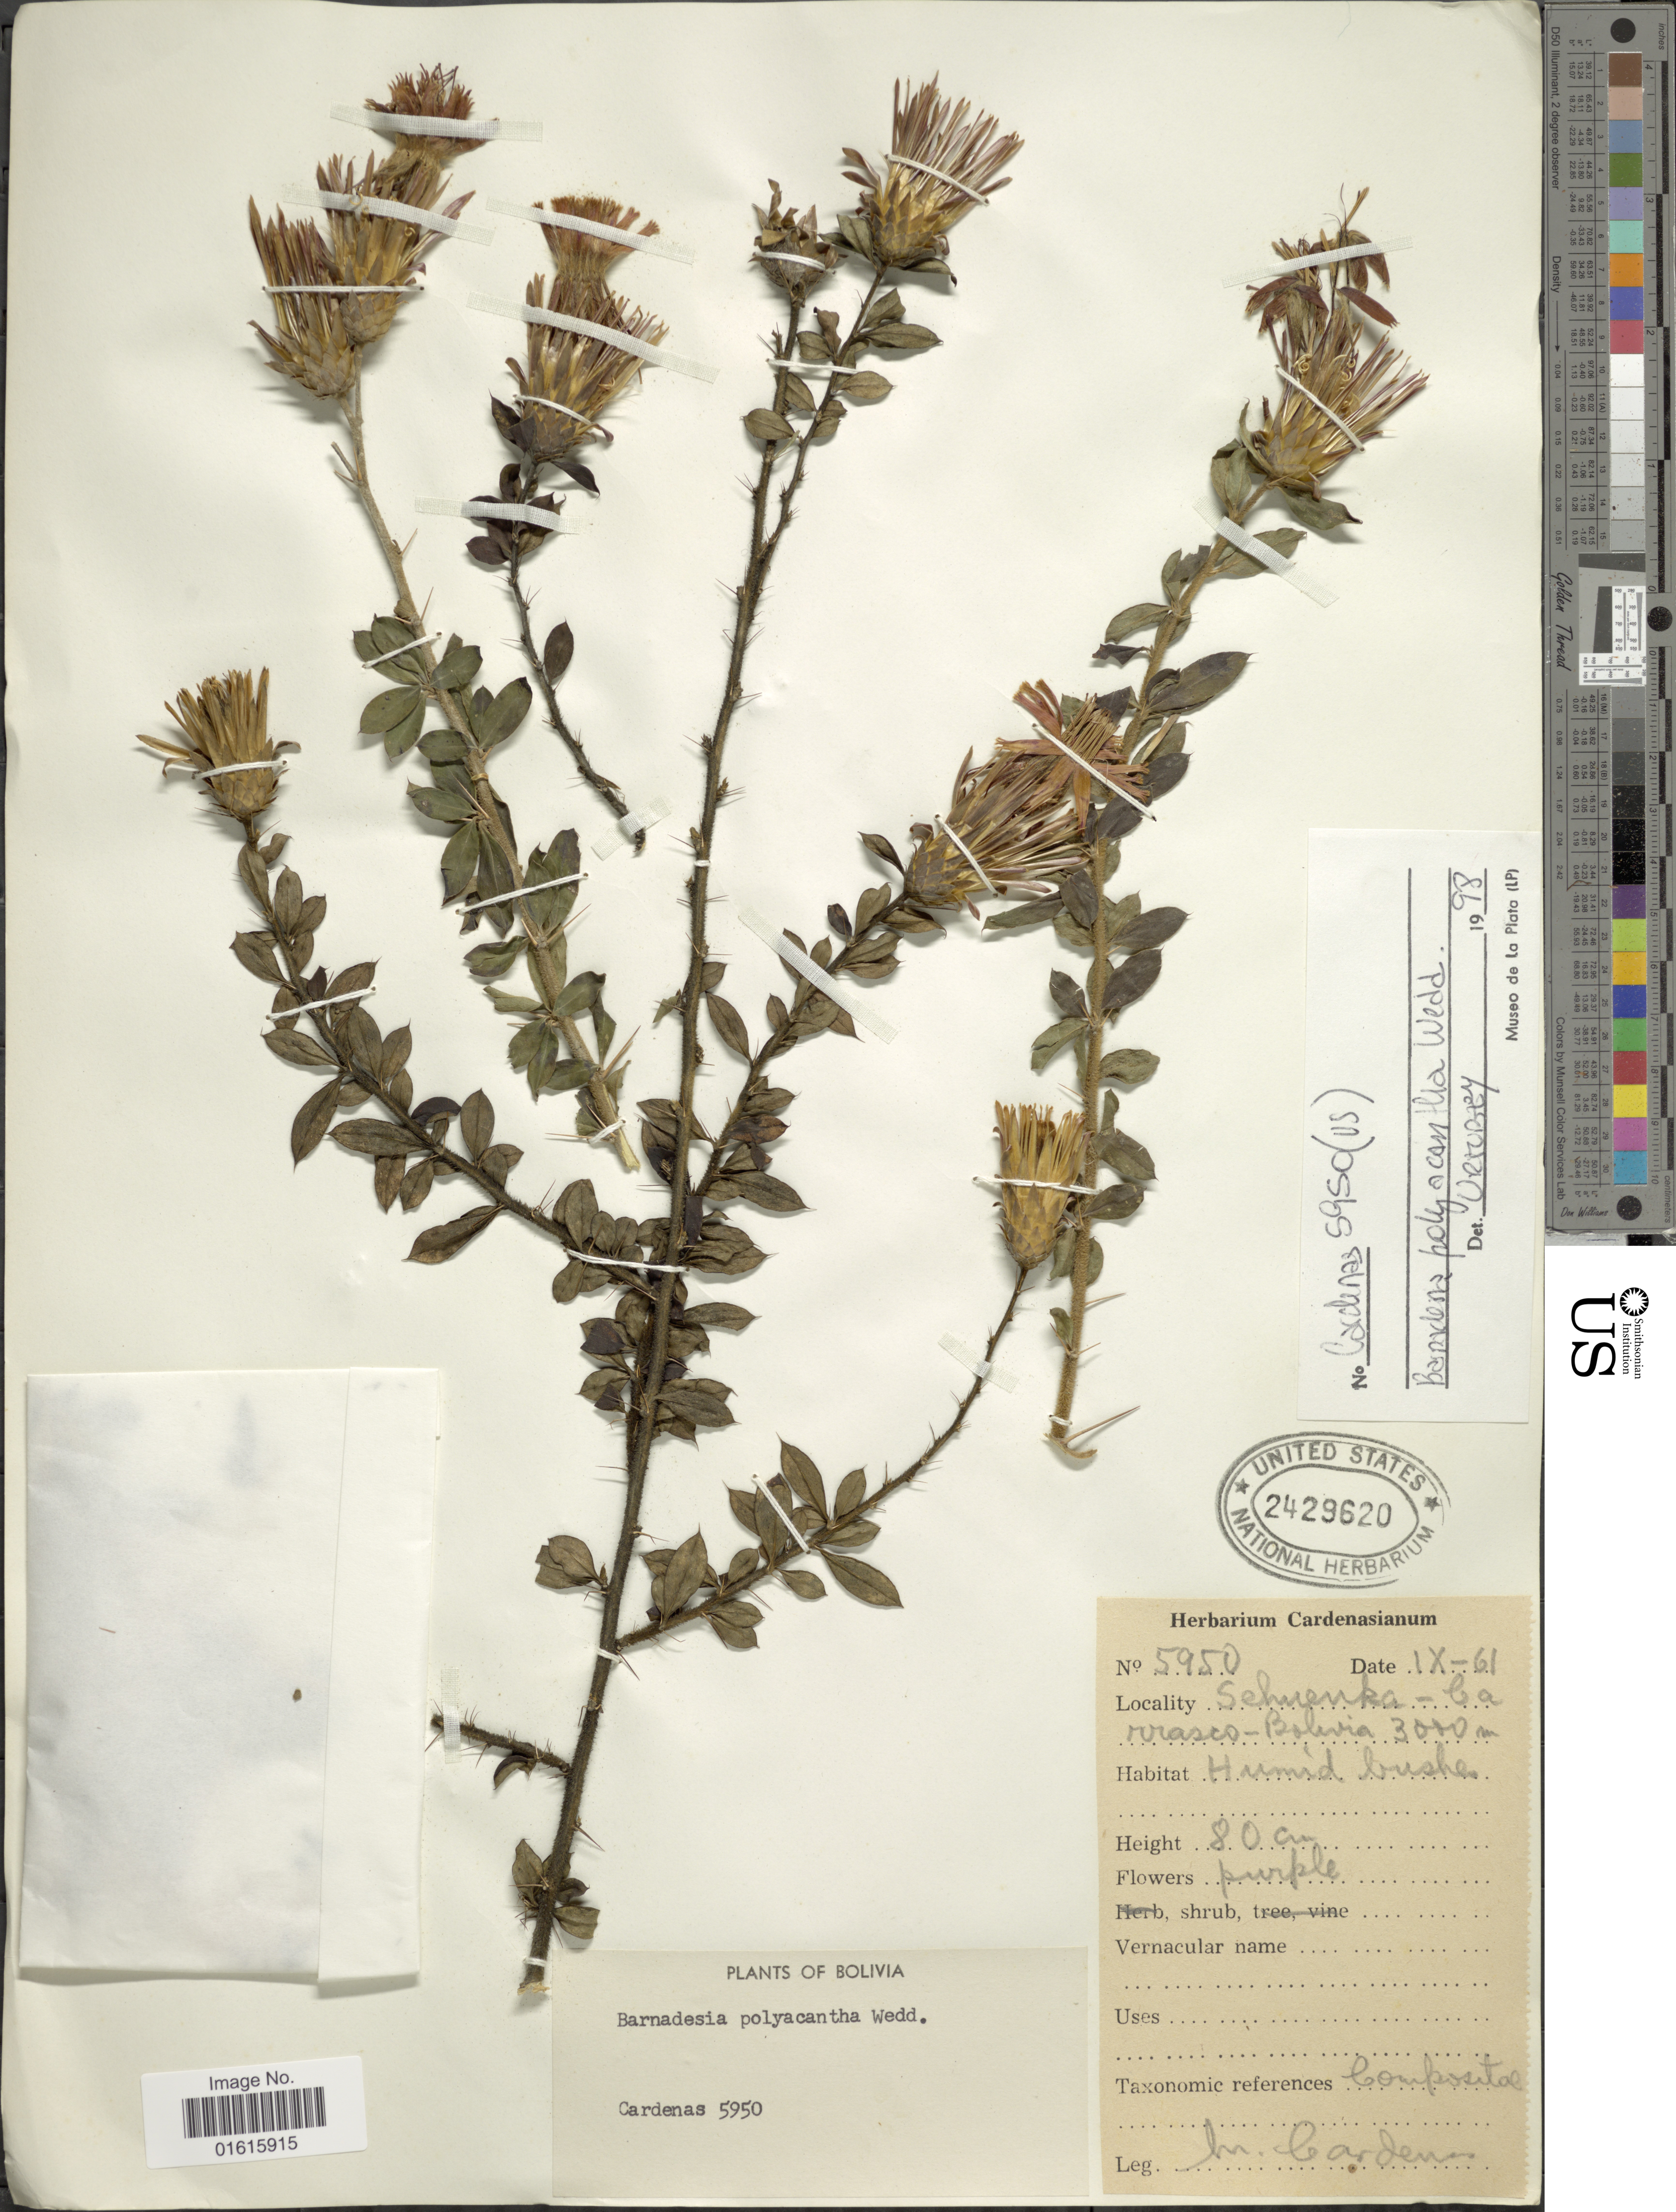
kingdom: Plantae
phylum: Tracheophyta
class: Magnoliopsida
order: Asterales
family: Asteraceae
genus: Barnadesia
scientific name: Barnadesia polyacantha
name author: Wedd.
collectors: M. Cárdenas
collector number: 5950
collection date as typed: Transcribed d/m/y: /9/61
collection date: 1961-09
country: Bolivia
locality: Schuenca-Carrasco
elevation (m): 3000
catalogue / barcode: US 2429620